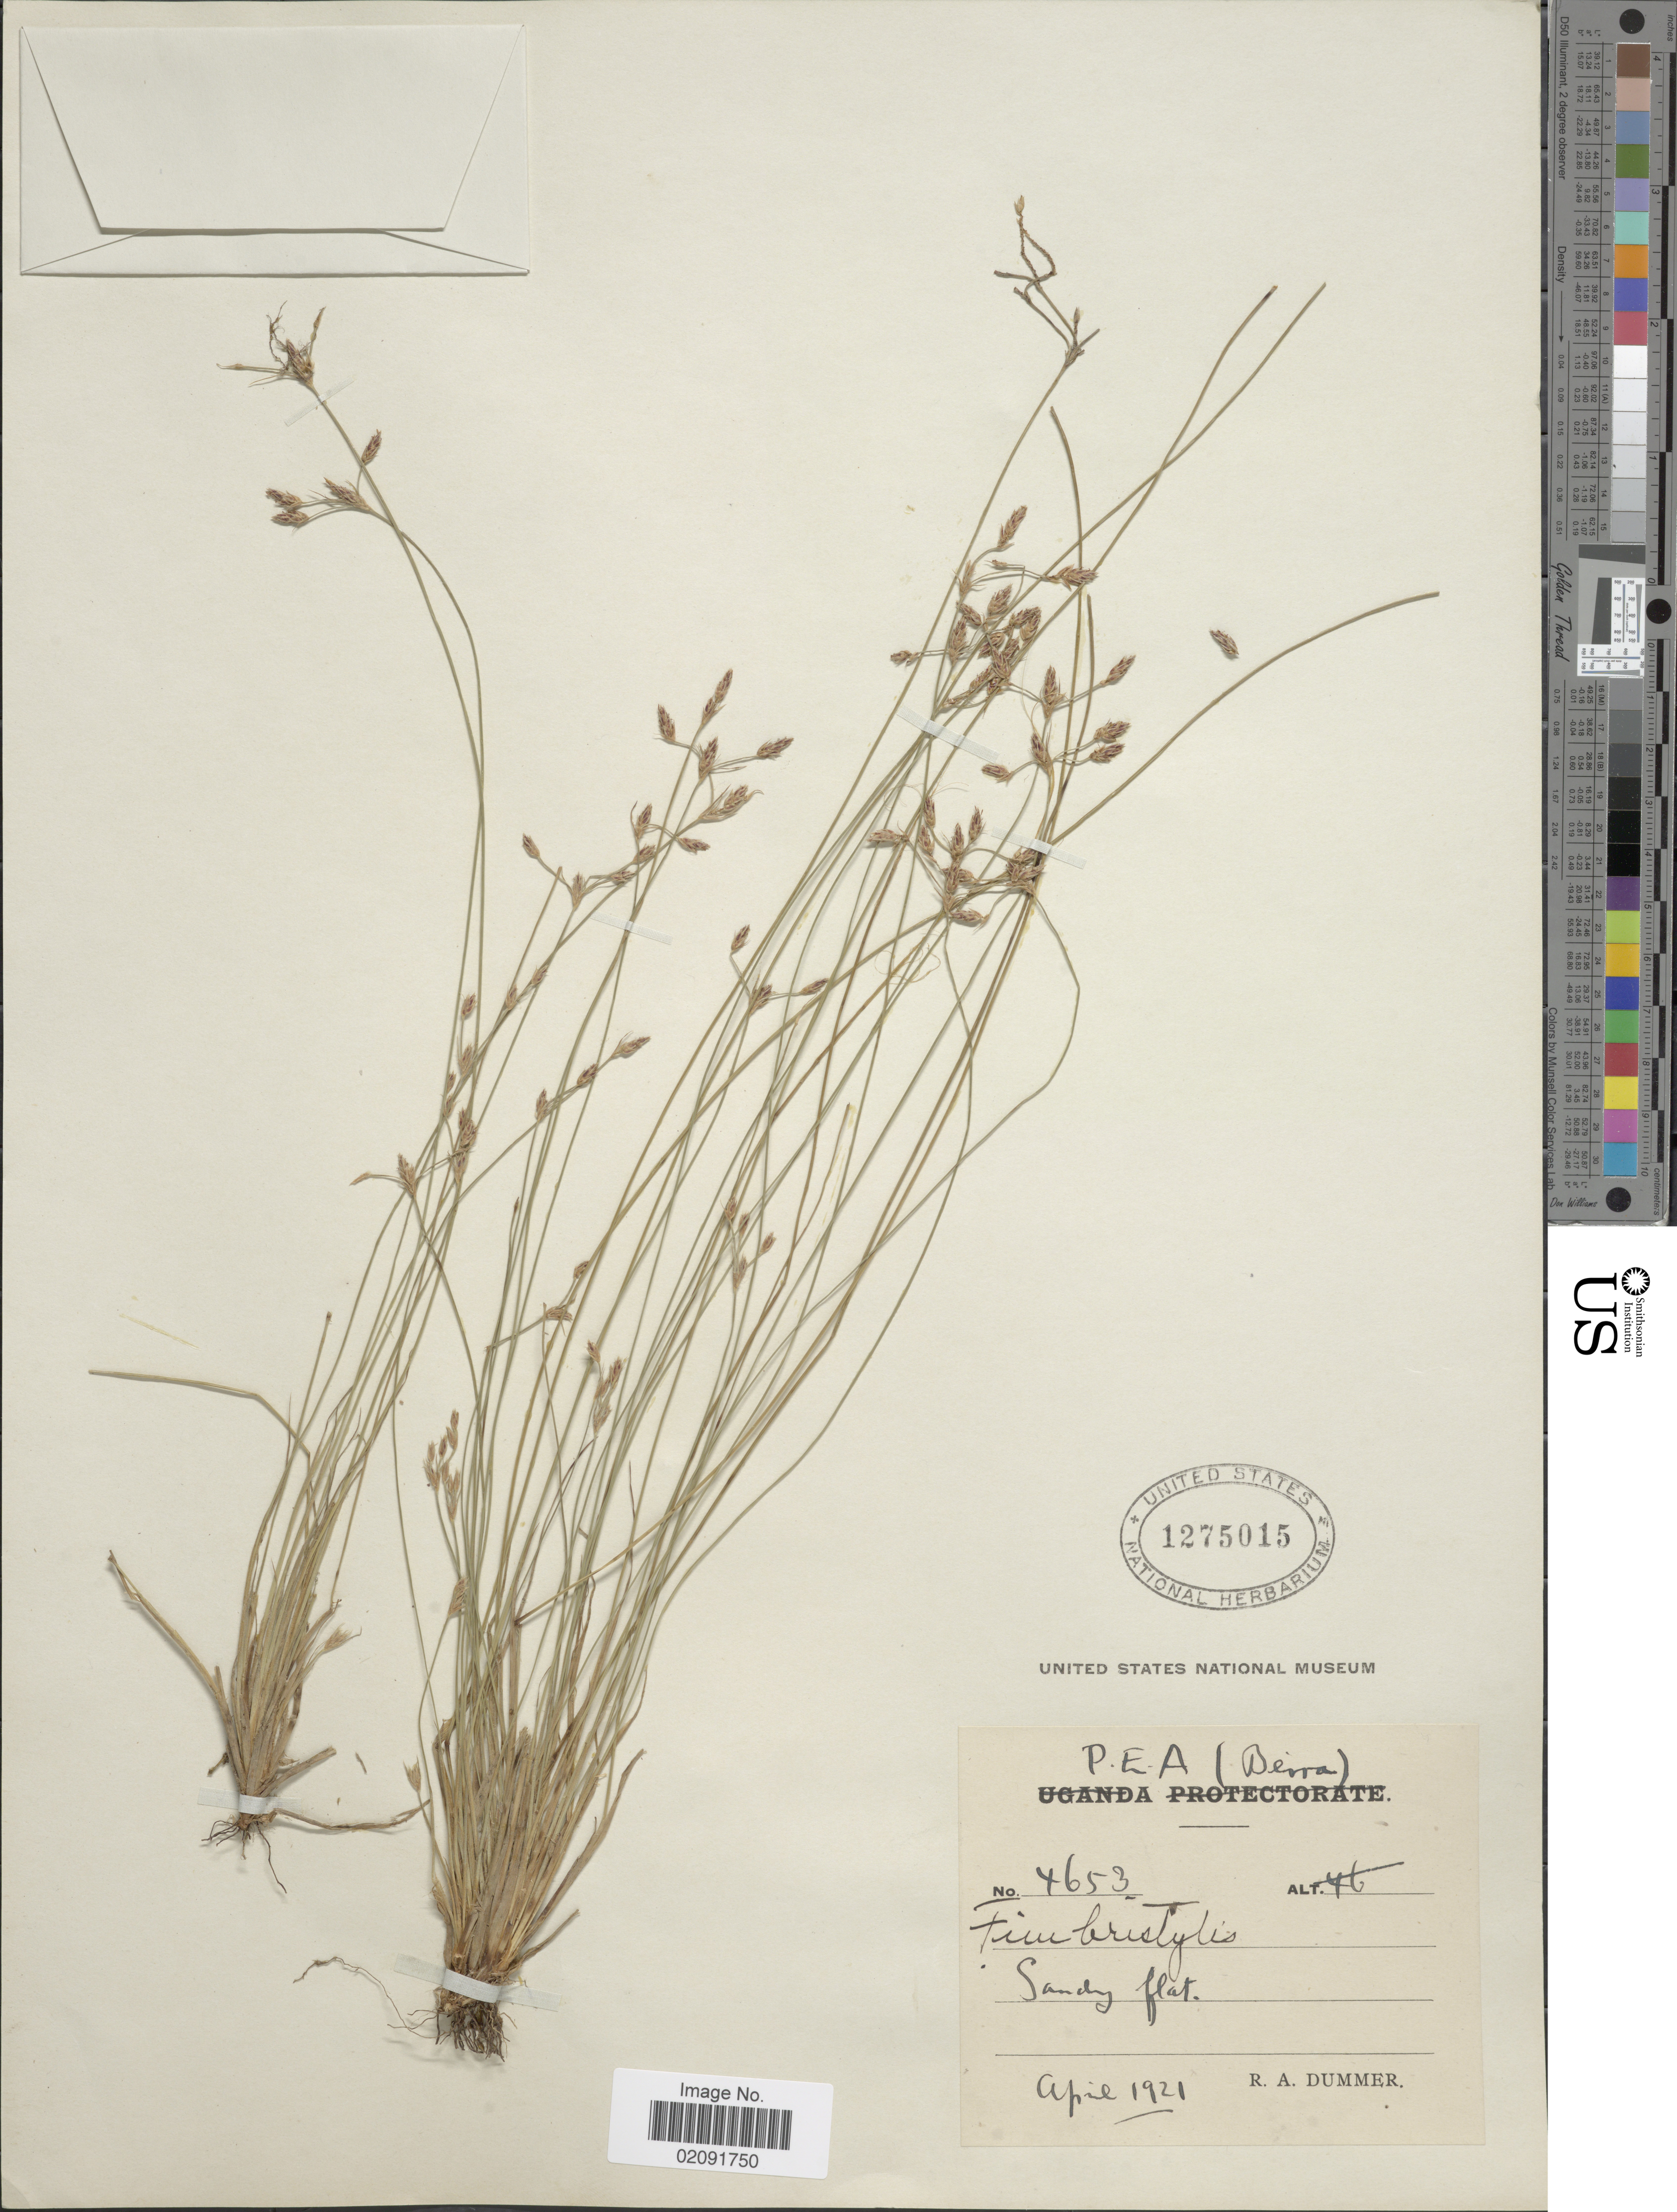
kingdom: Plantae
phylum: Tracheophyta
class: Liliopsida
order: Poales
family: Cyperaceae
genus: Bulbostylis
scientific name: Bulbostylis hispidula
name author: (Vahl) R.W. Haines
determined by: Strong, Mark T., (BOT), Smithsonian Institution - National Museum of Natural History (UNITED STATES)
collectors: R. A. Dümmer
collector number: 4653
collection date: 1921-04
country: Mozambique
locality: P.E.A. (Beira).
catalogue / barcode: US 1275015